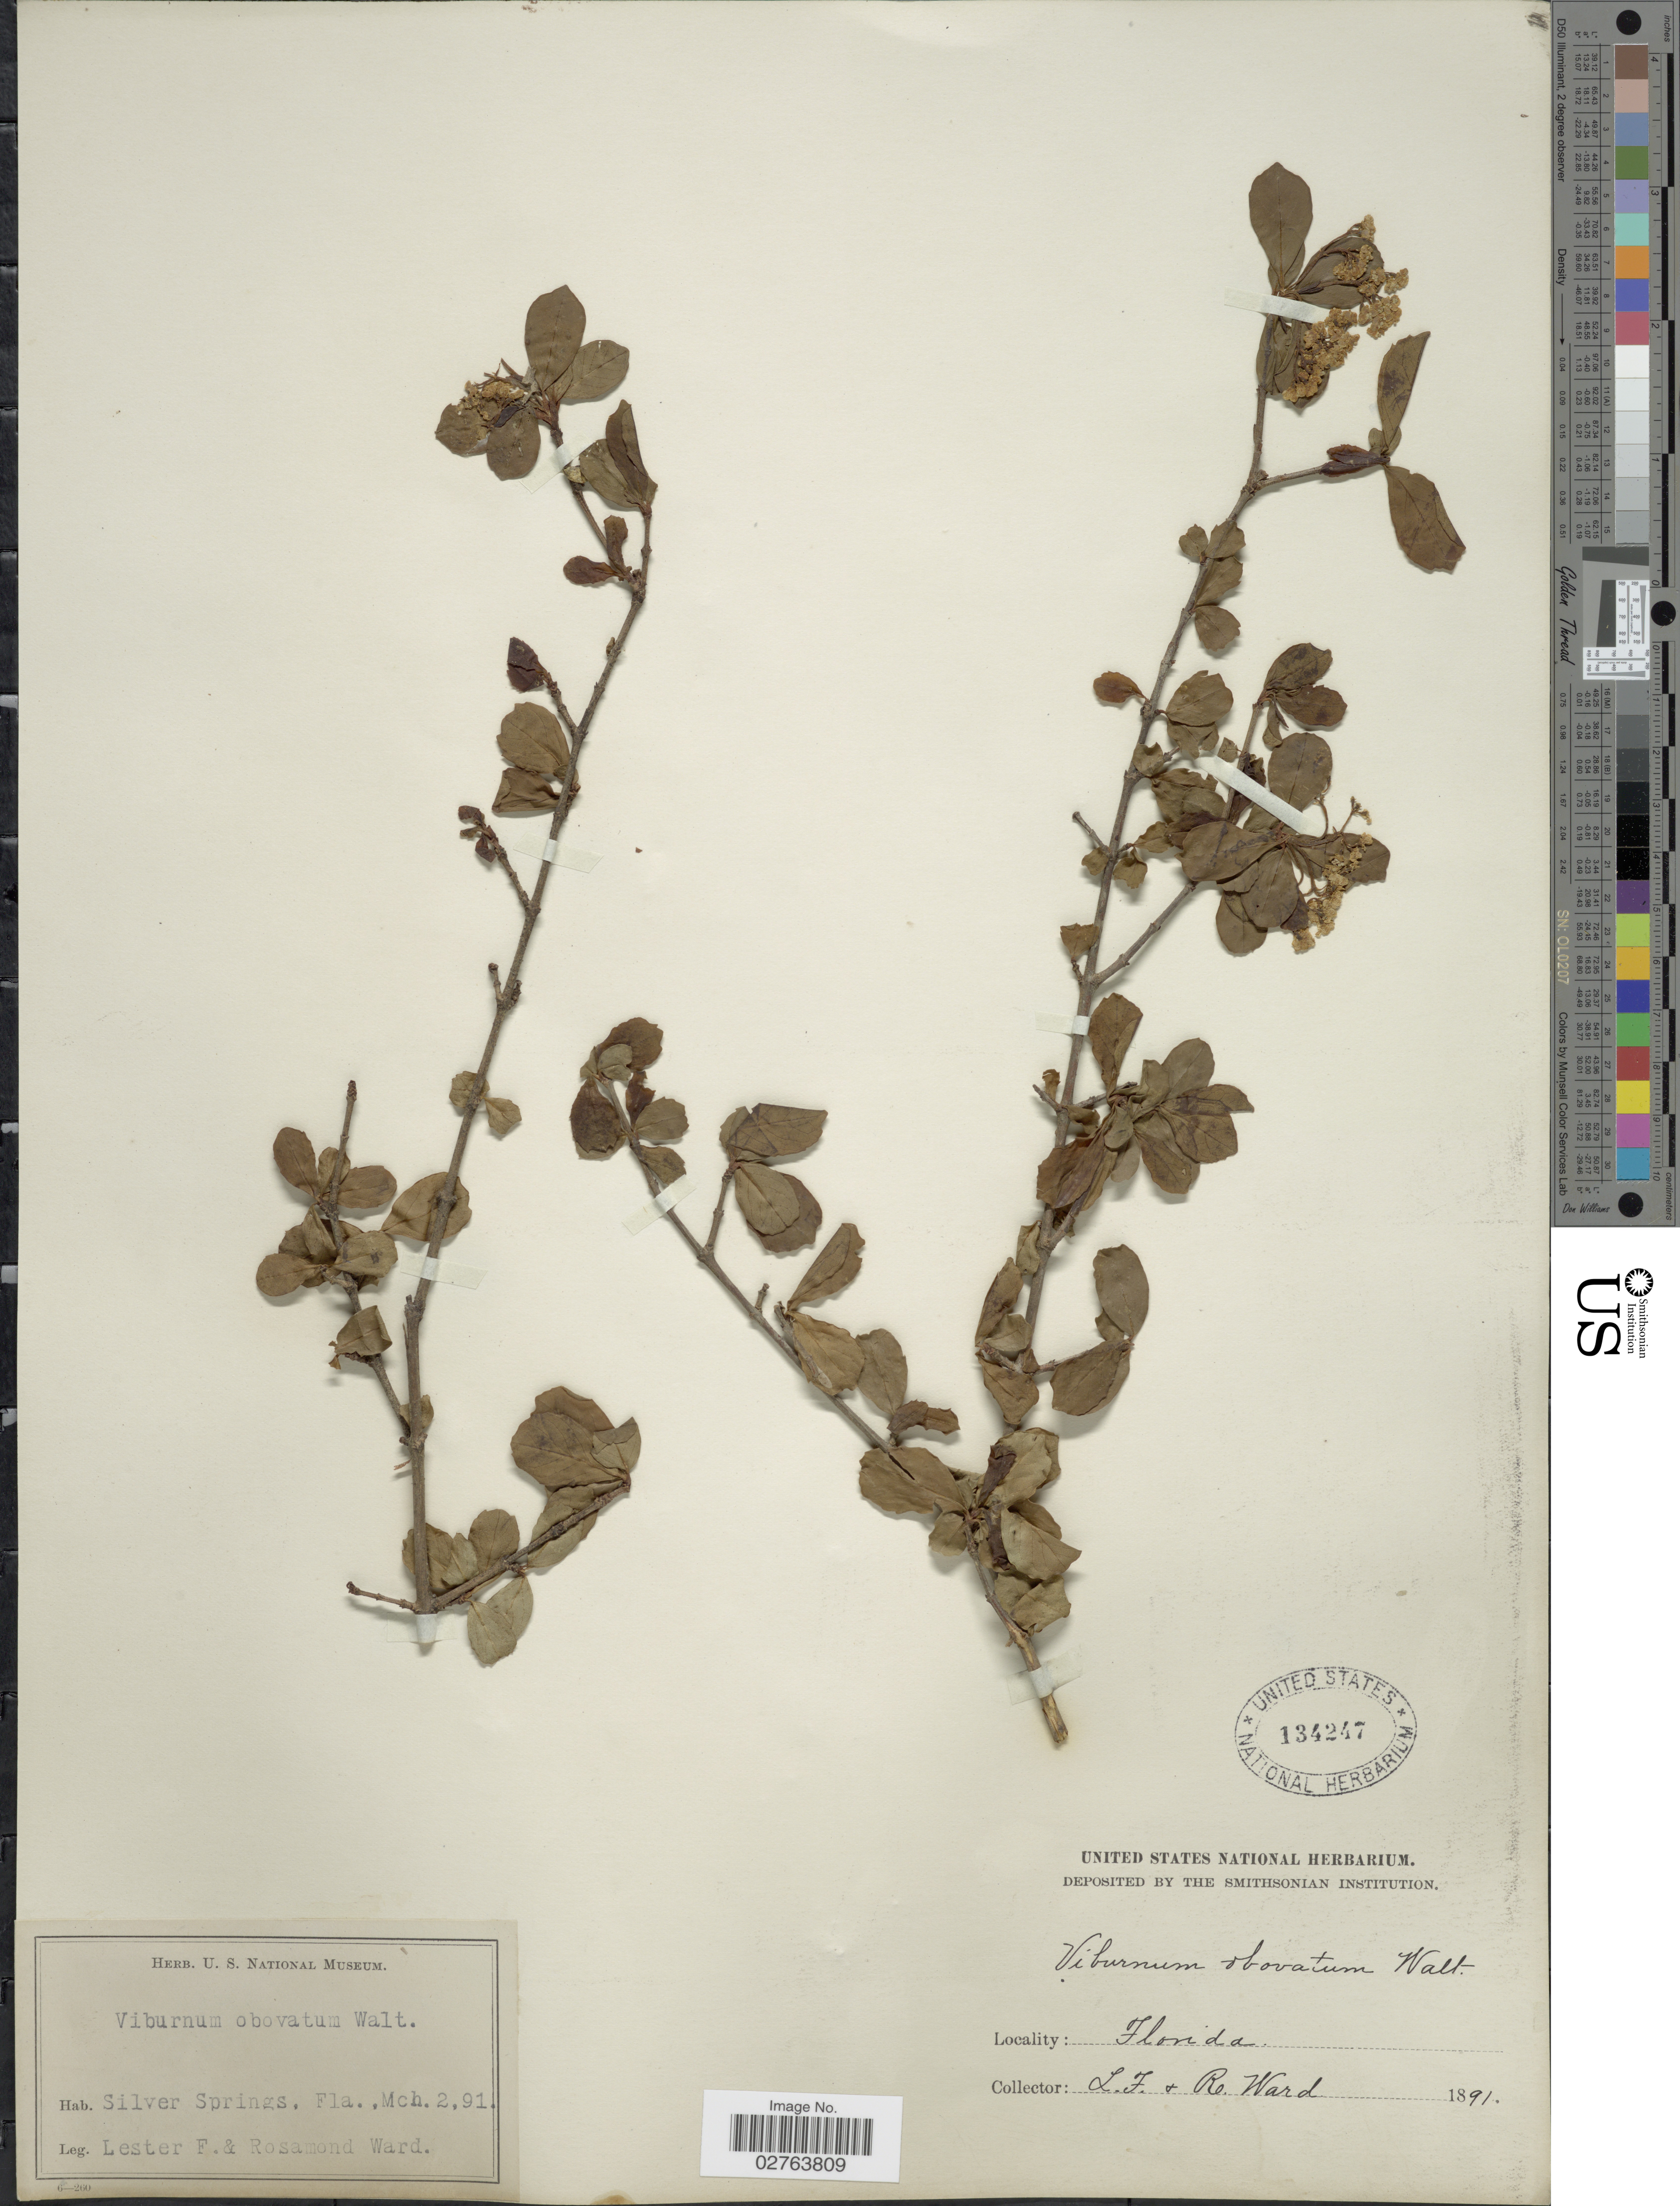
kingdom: Plantae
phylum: Tracheophyta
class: Magnoliopsida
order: Dipsacales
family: Viburnaceae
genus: Viburnum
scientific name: Viburnum obovatum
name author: Walter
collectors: L. F. Ward & R. Ward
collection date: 1891-03-02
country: United States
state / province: Florida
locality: Silver Springs.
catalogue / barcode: US 134247